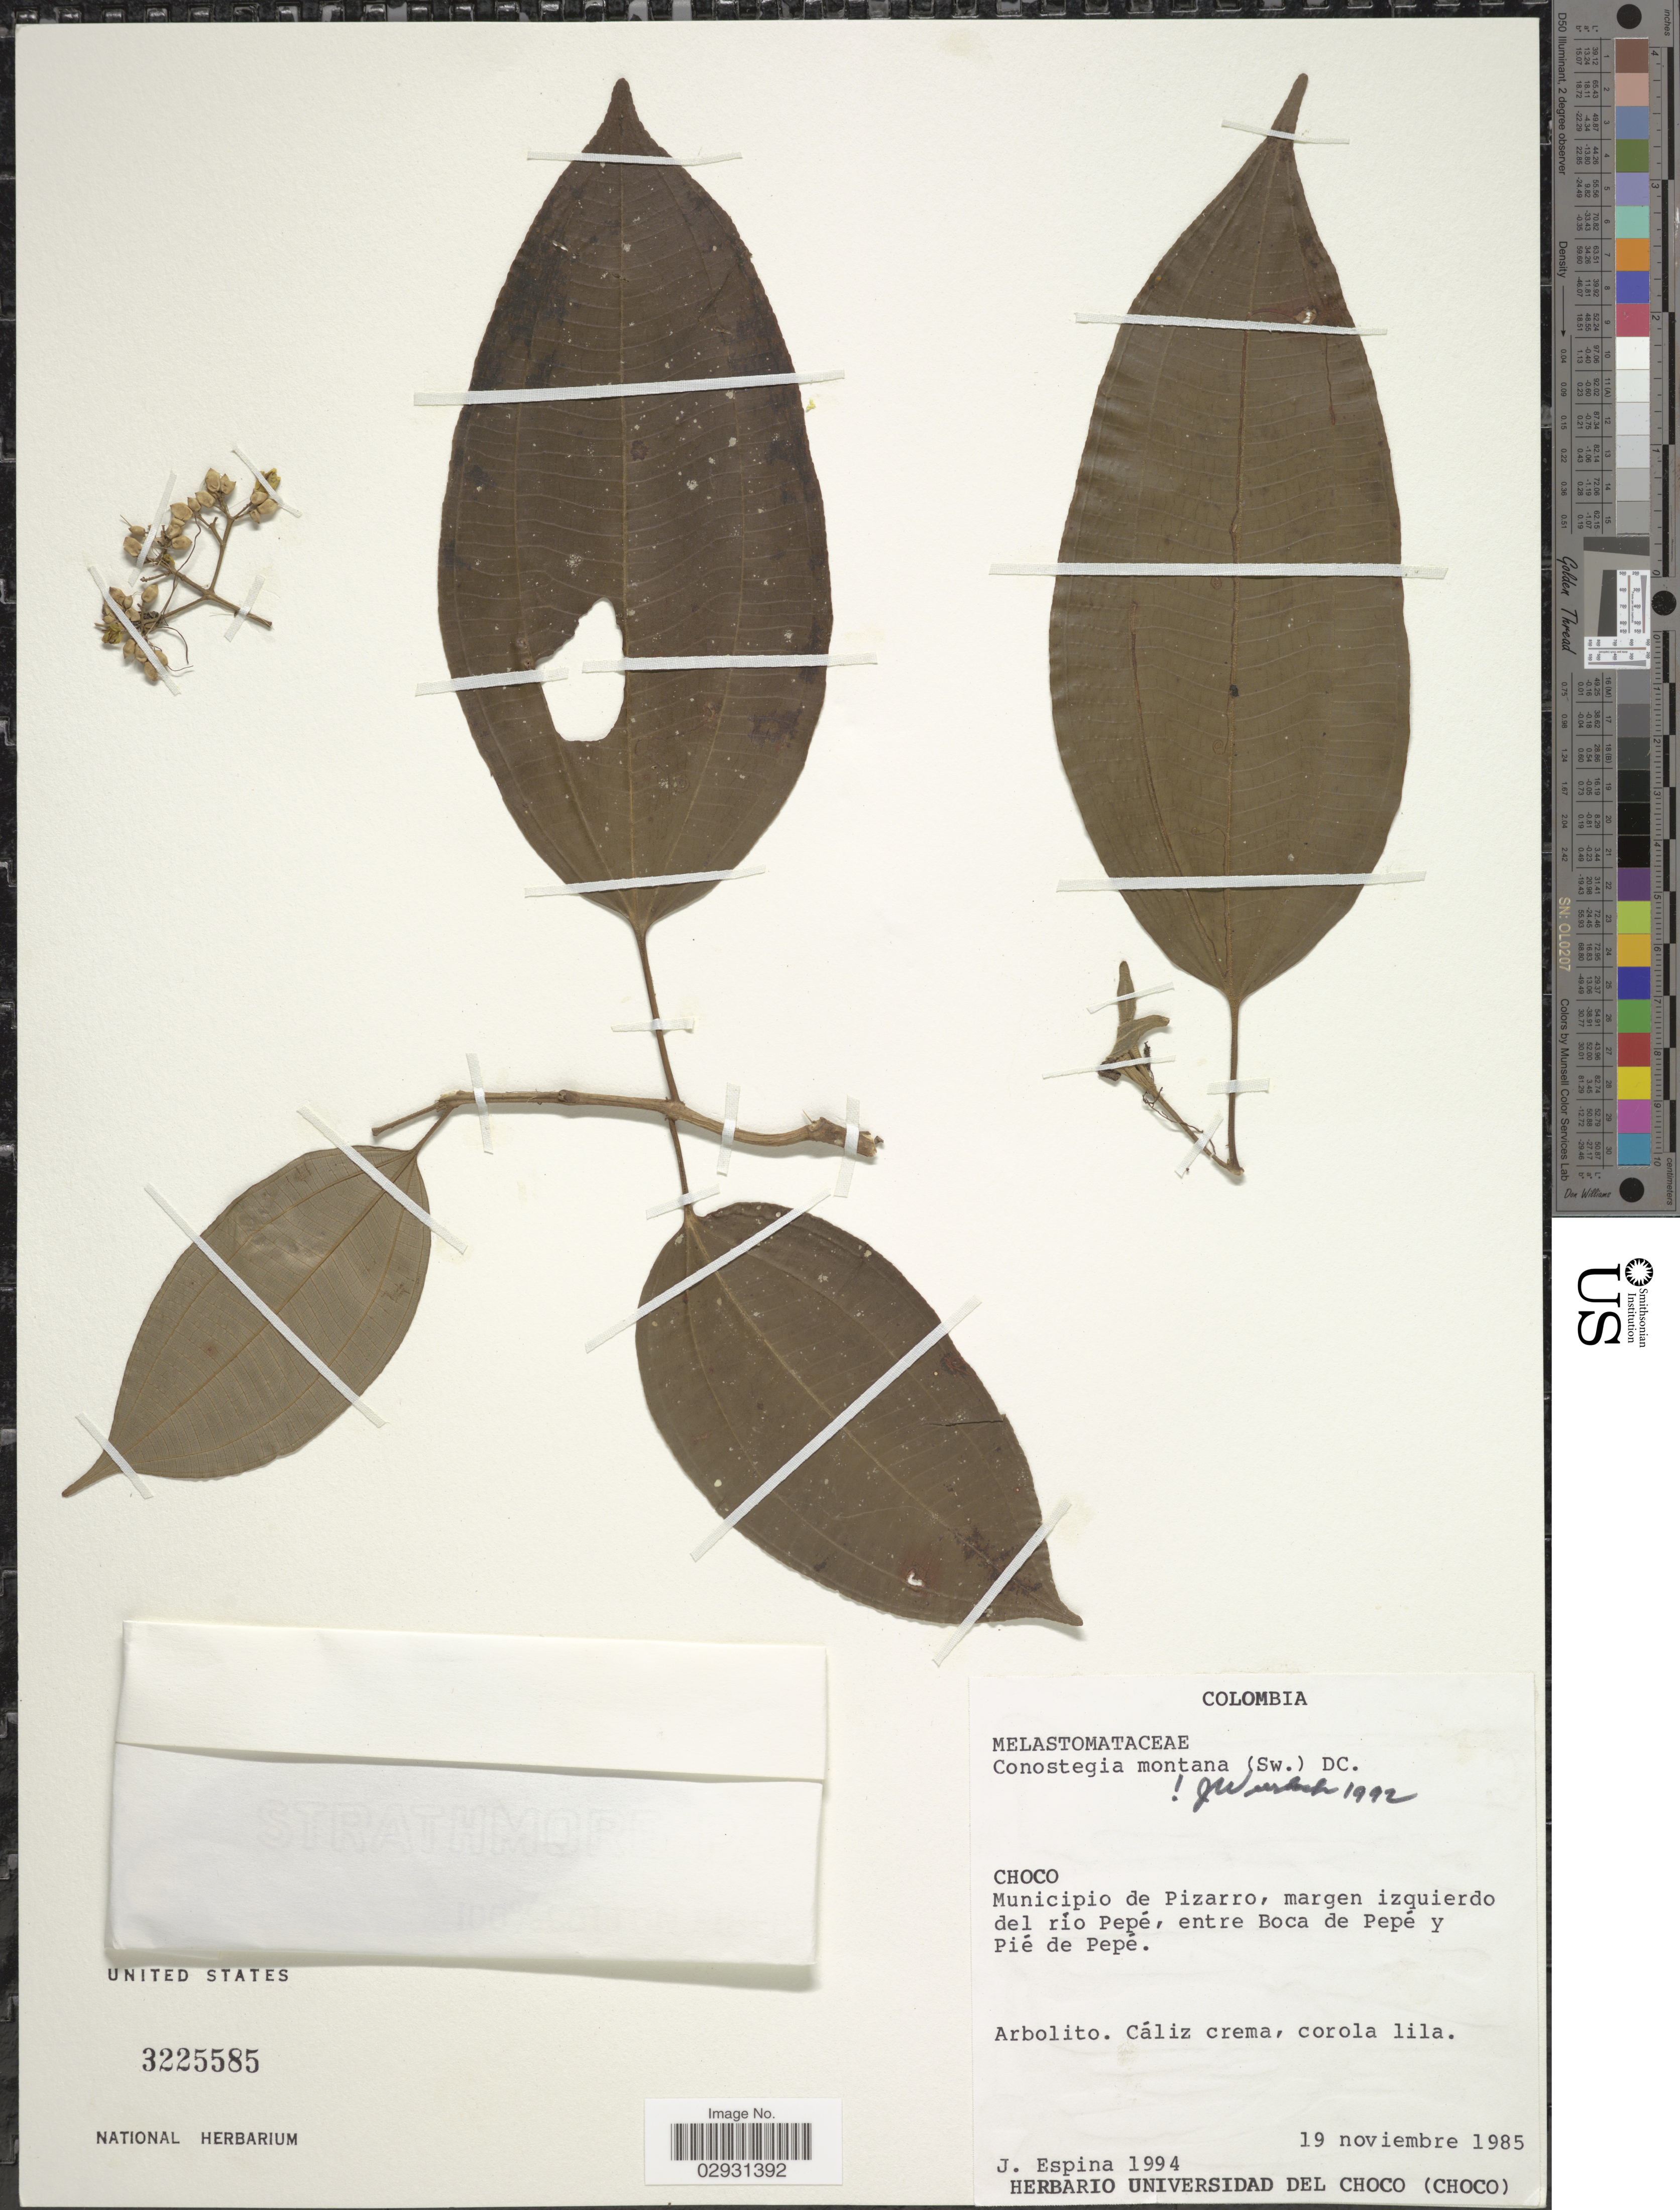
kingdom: Plantae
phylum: Tracheophyta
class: Magnoliopsida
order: Myrtales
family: Melastomataceae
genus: Conostegia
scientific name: Conostegia montana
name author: (Sw.) D. Don ex DC.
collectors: J. Espina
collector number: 1994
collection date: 1985-11-19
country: Colombia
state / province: Chocó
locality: Municipio de Pizarro, margen izquierdo del río Pepé, entre Boca de Pepé y Pié de Pepé.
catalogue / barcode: US 3225585